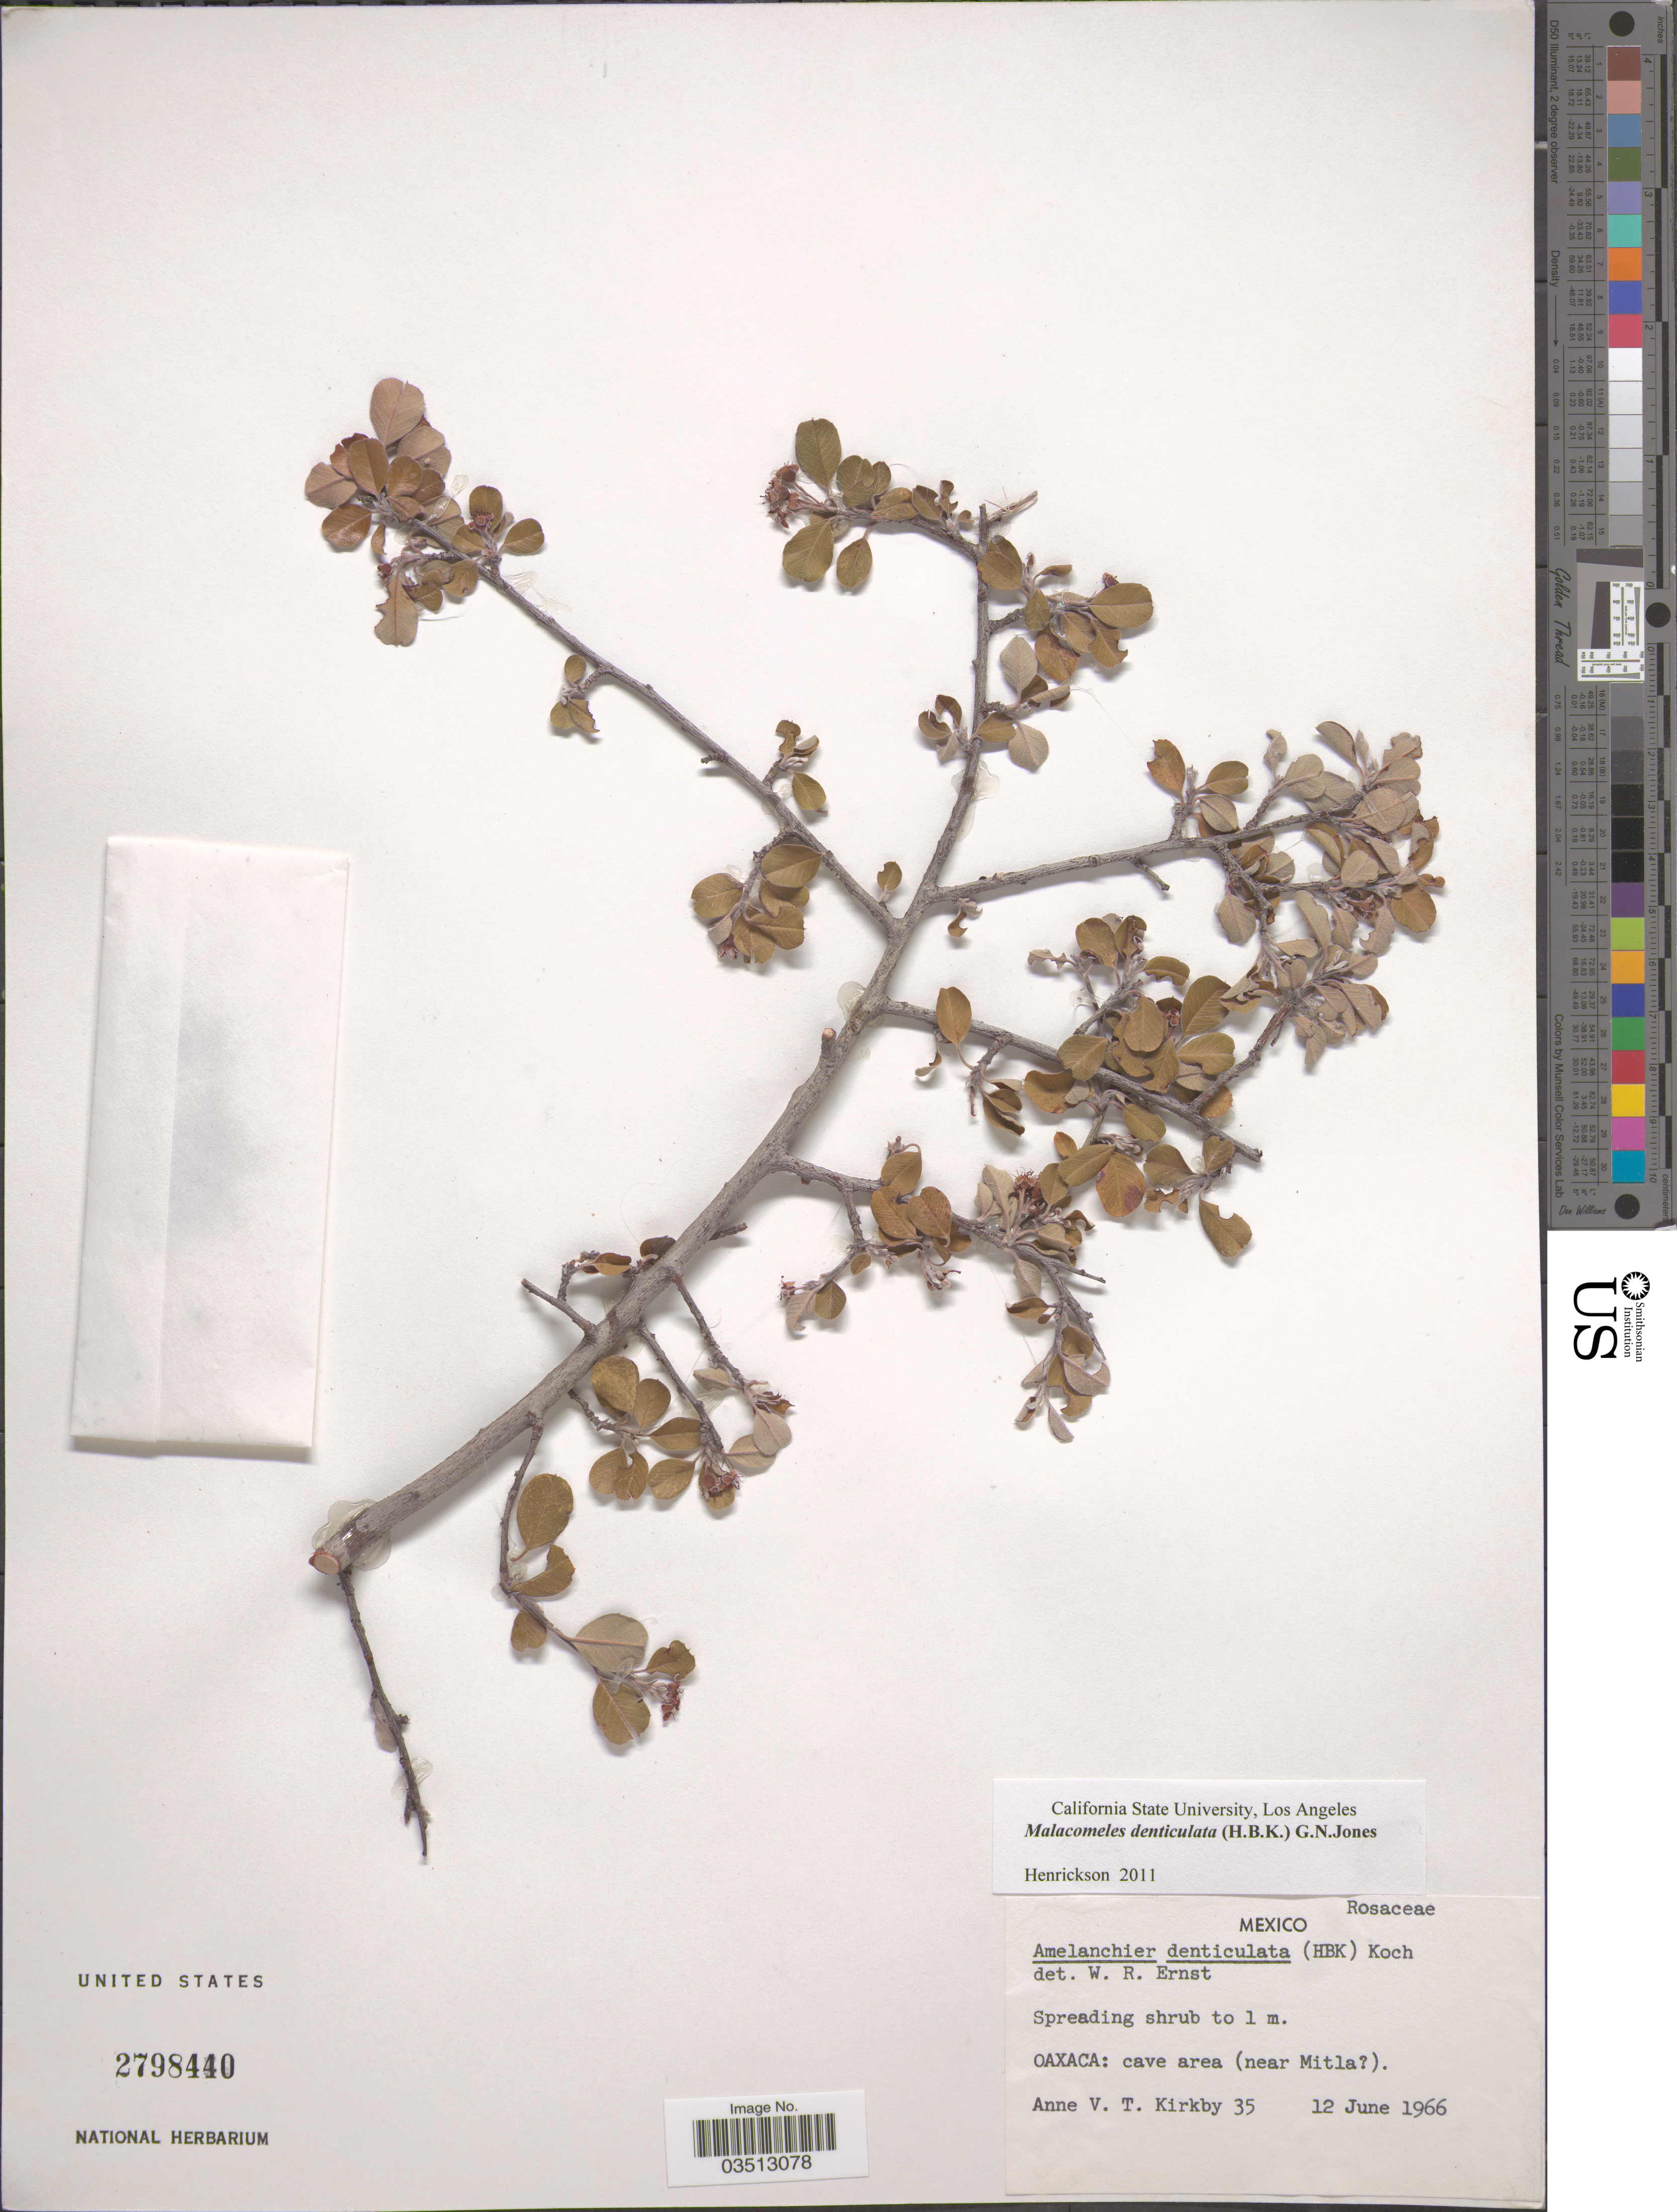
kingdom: Plantae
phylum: Tracheophyta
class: Magnoliopsida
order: Rosales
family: Rosaceae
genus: Malacomeles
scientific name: Malacomeles denticulata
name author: (Kunth) G.N. Jones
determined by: Henrickson, James, (CSLA), California State University at Los Angeles (UNITED STATES)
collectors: A. Kirkby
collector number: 35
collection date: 1966-06-12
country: Mexico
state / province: Oaxaca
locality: Cave area (near Mitla).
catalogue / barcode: US 2798440